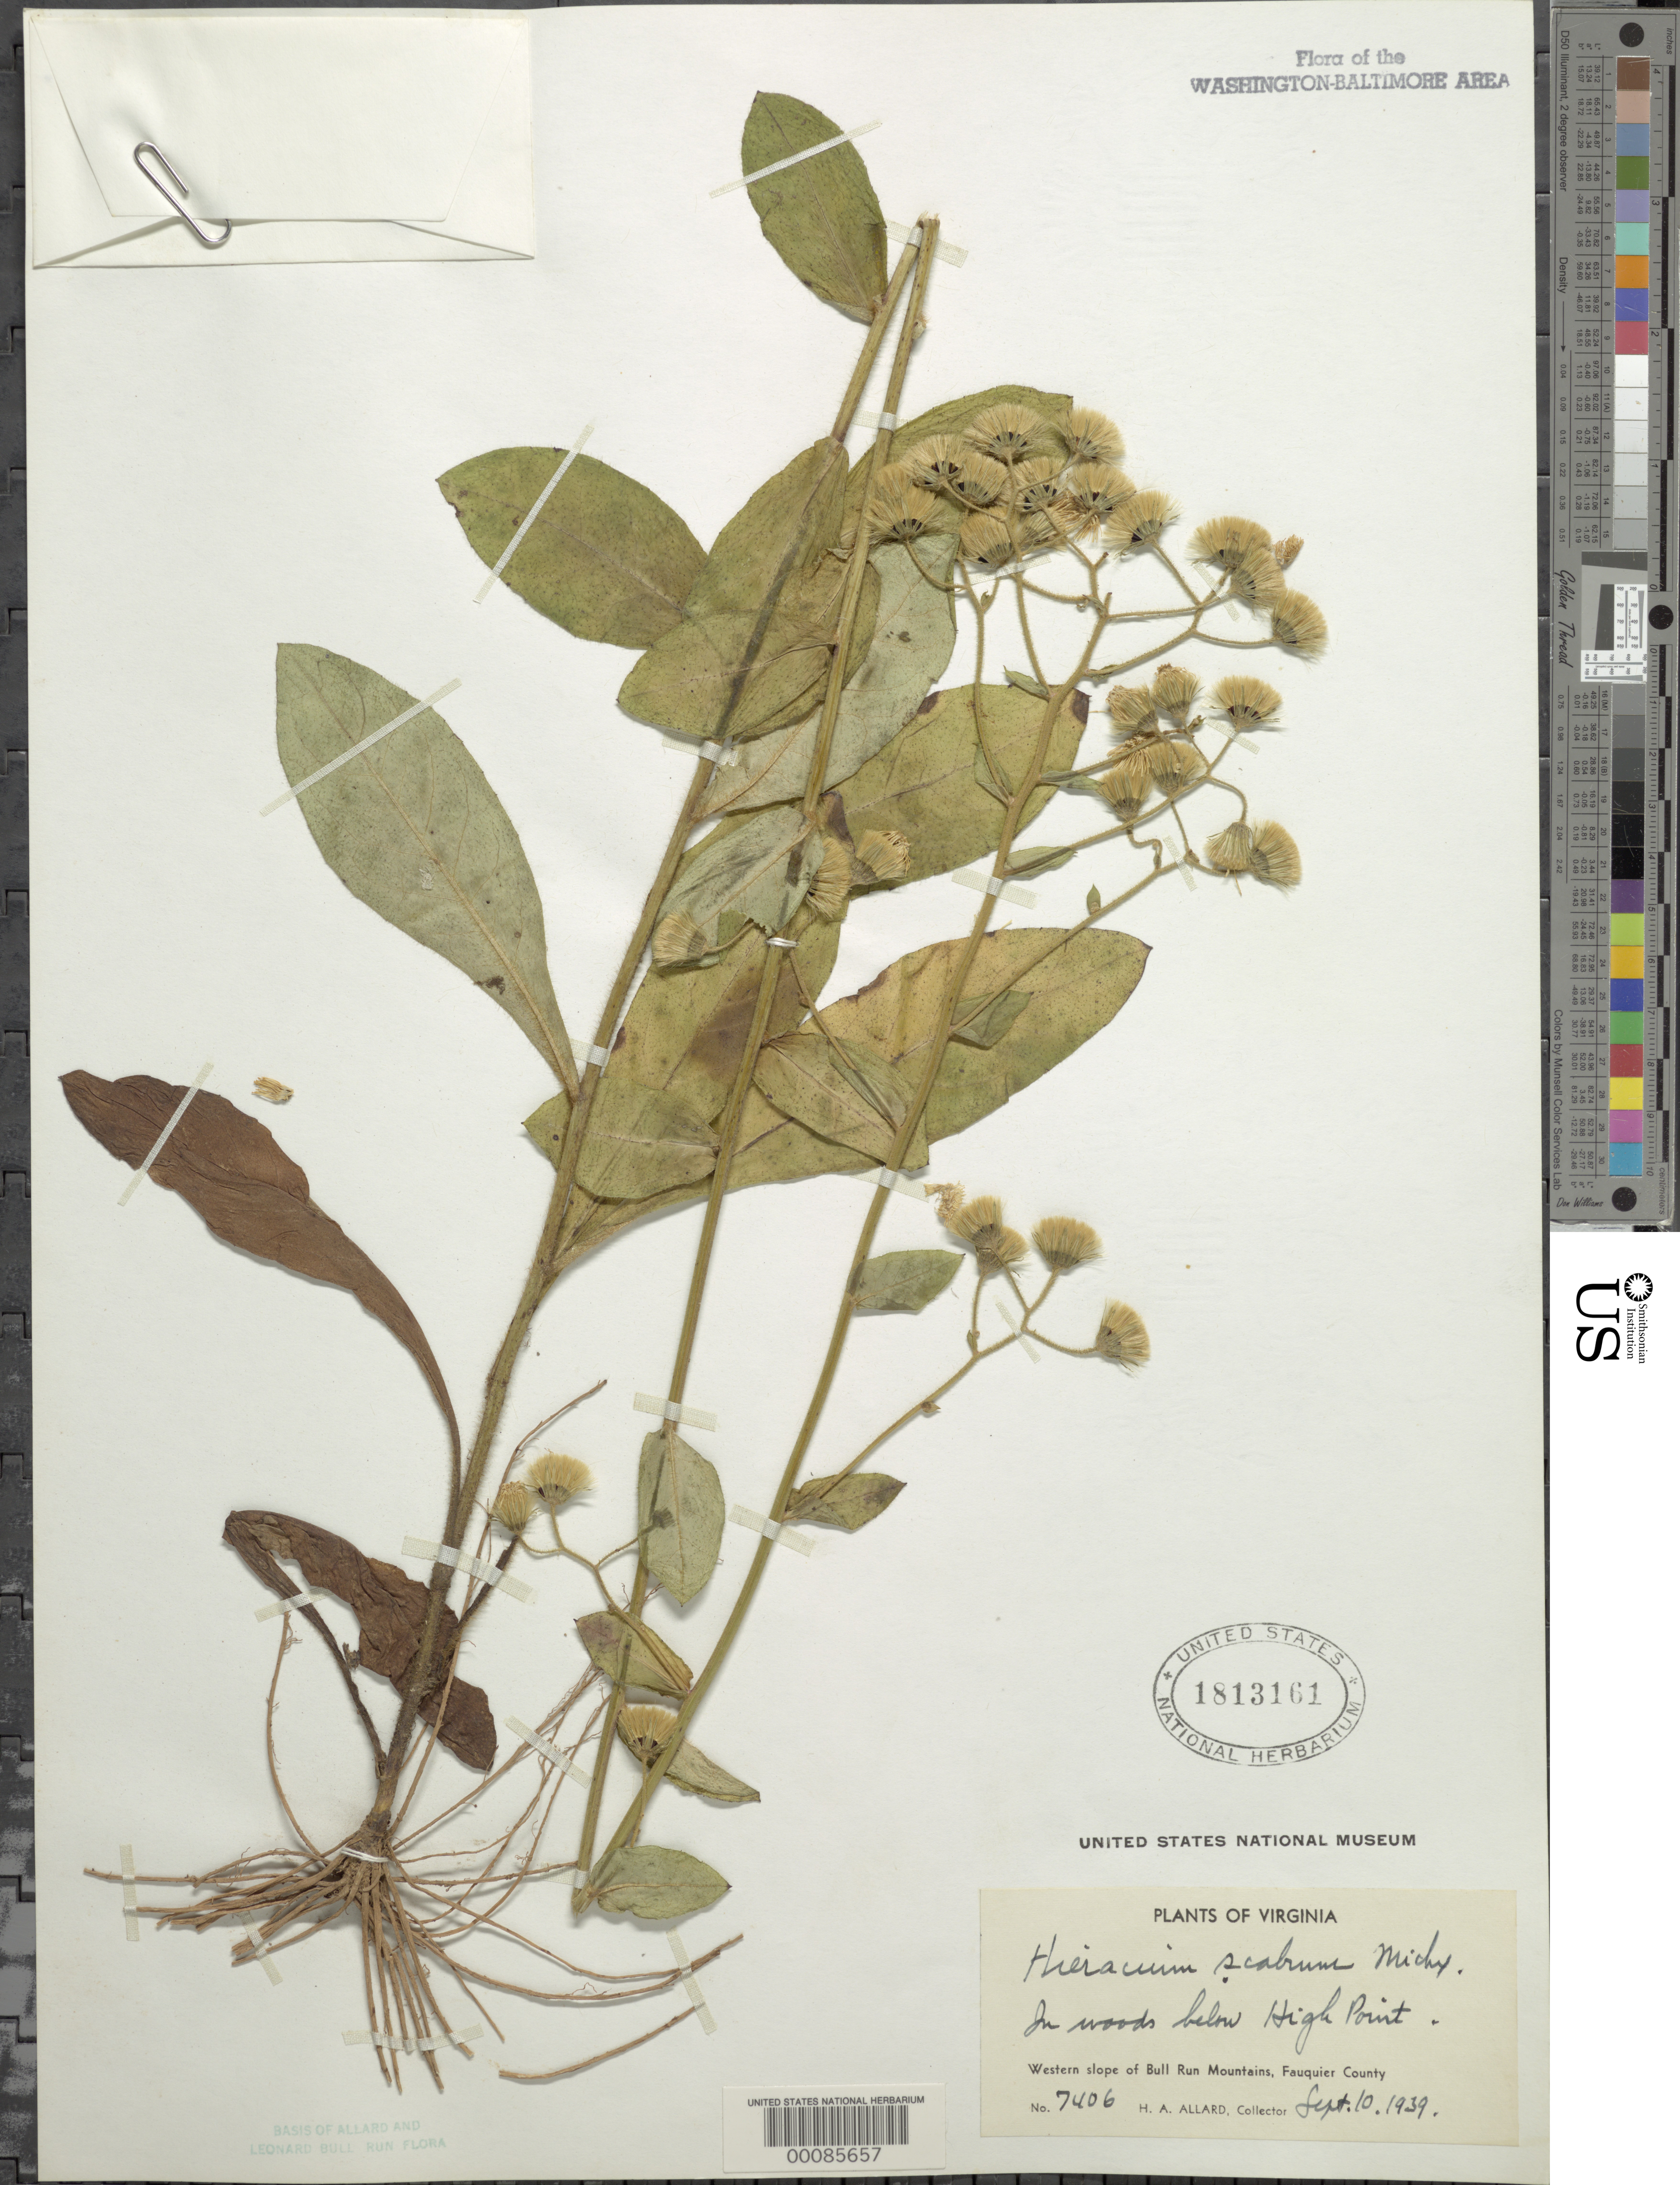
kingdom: Plantae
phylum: Tracheophyta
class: Magnoliopsida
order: Asterales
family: Asteraceae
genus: Pilosella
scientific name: Pilosella verruculata subsp. verruculata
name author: (Link) Soják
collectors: H. A. Allard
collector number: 7406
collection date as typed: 10 Sep 1939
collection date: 1939-09-10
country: United States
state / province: Virginia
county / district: Fauquier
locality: Below High Point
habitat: Woods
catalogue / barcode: US 1813161